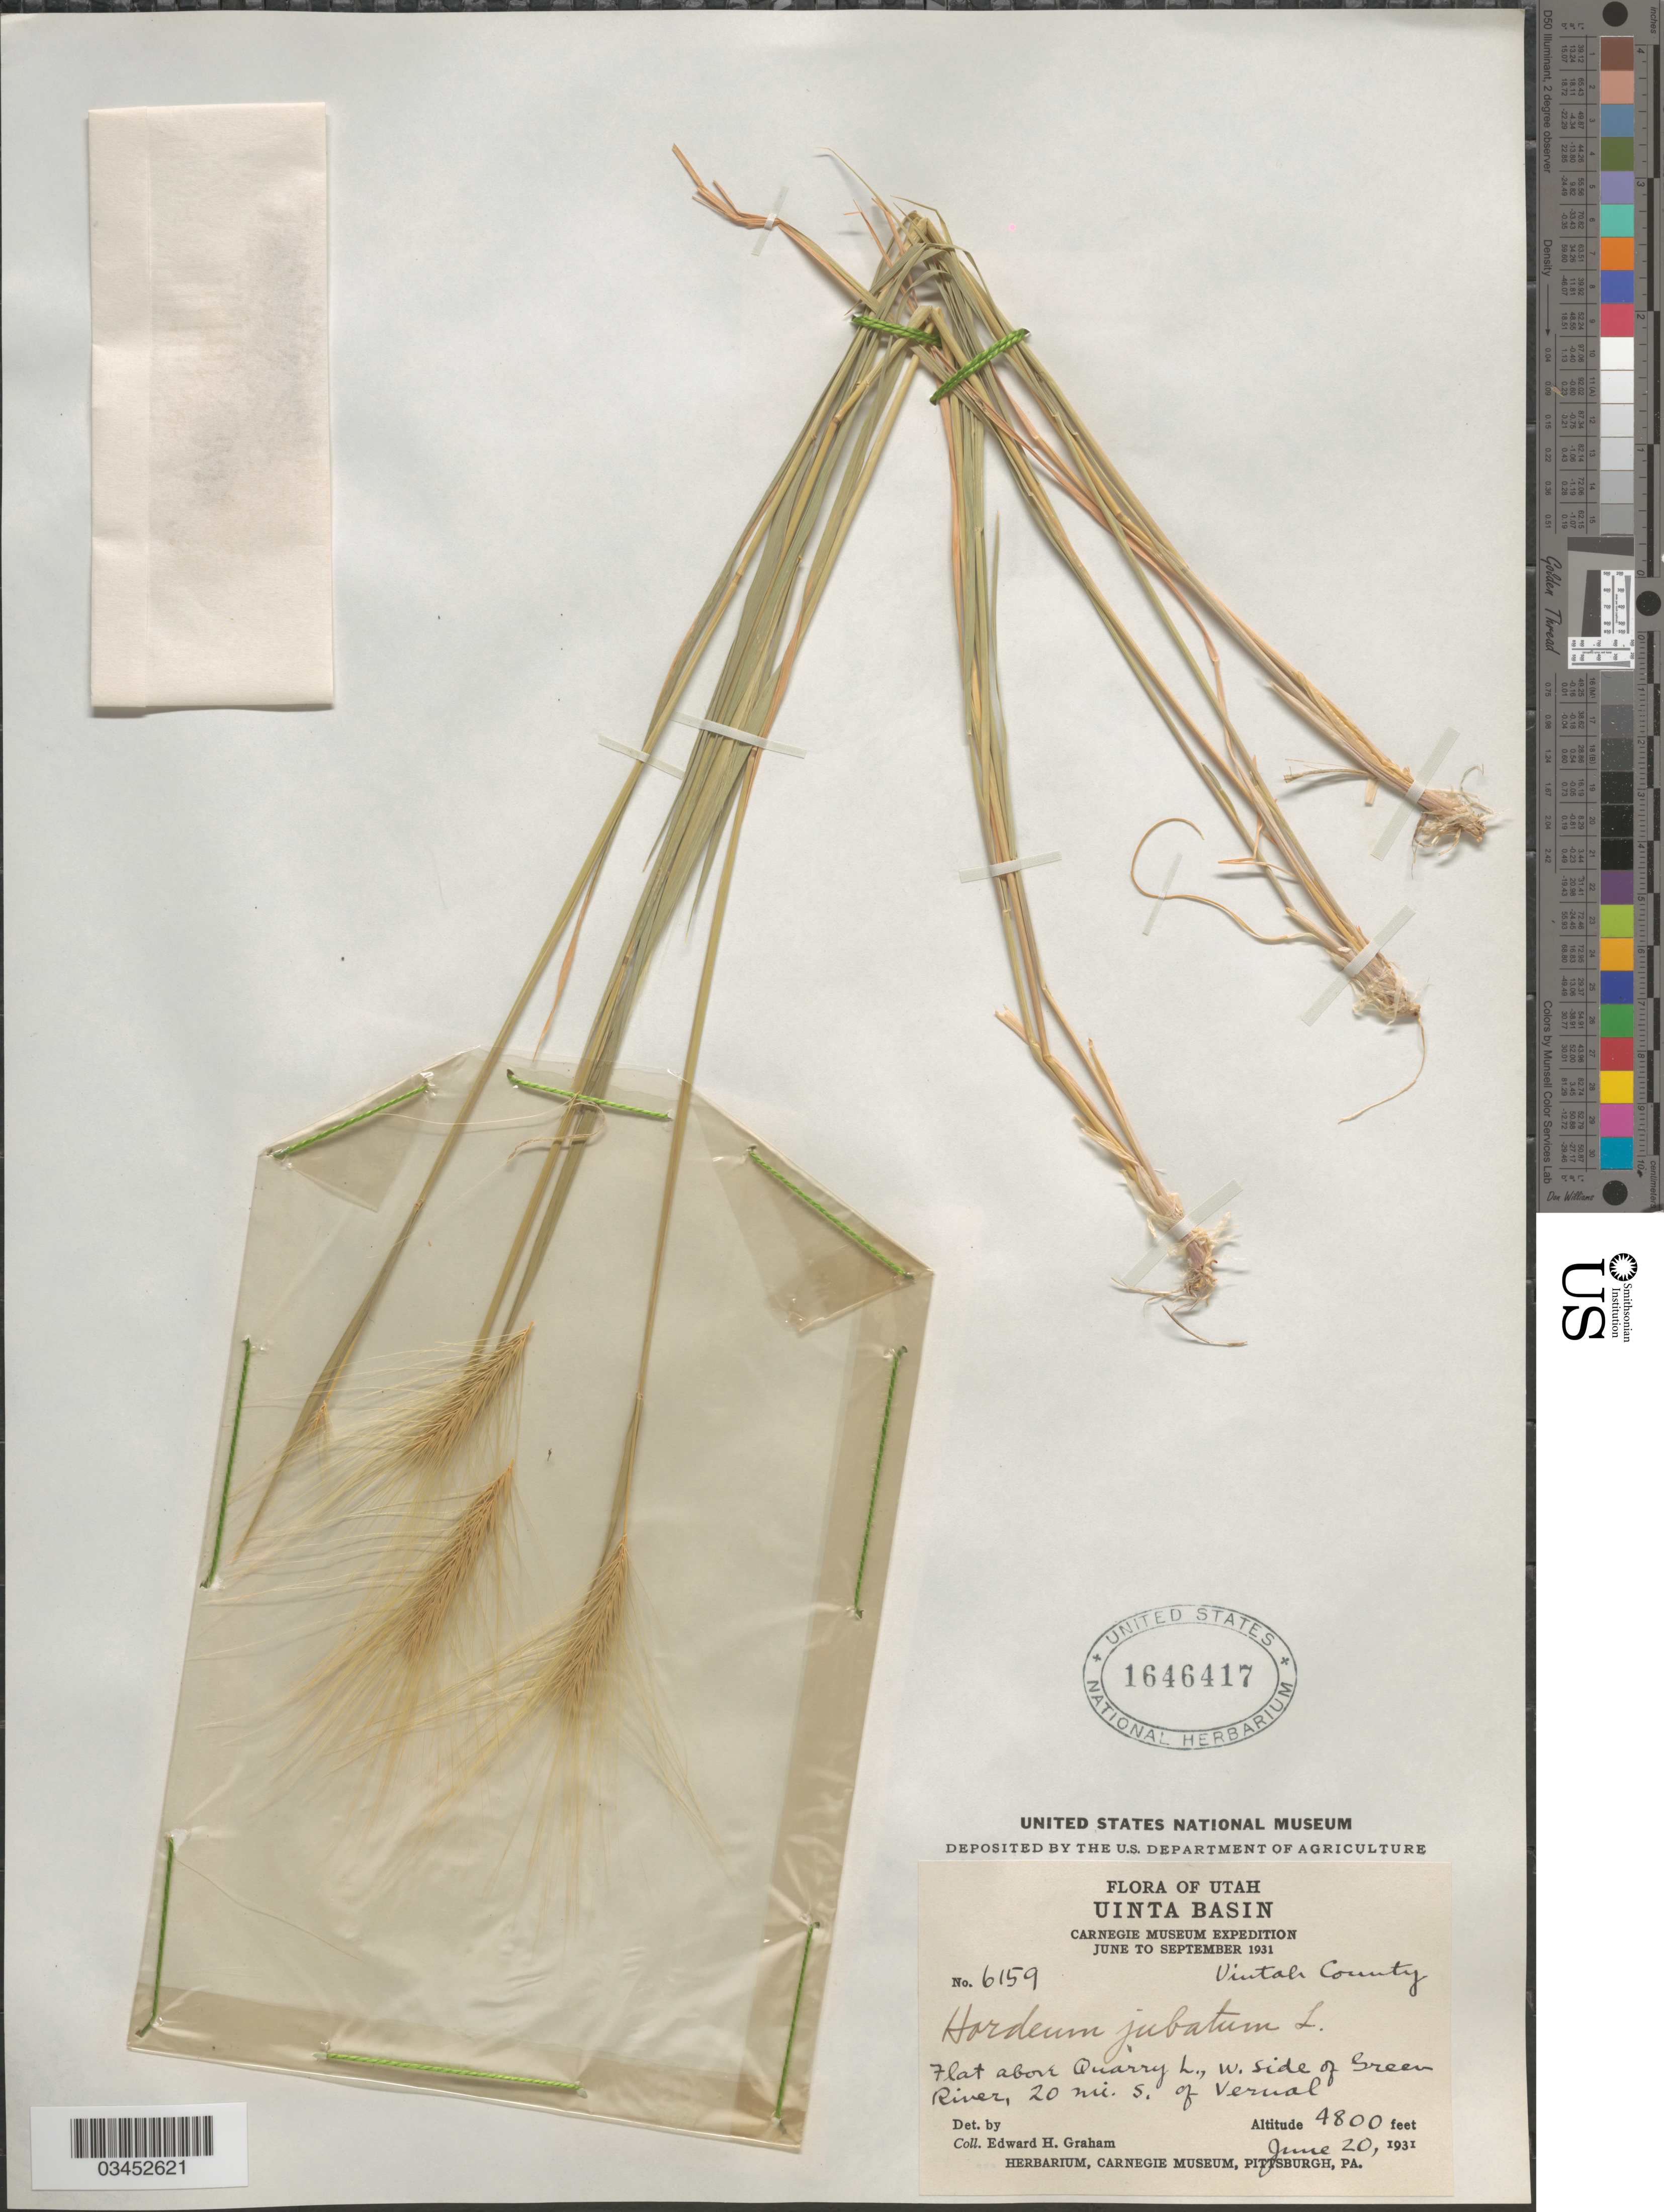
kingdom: Plantae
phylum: Tracheophyta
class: Liliopsida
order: Poales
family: Poaceae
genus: Hordeum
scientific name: Hordeum jubatum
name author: L.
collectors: E. H. Graham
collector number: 6159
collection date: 1931-06-20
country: United States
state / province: Utah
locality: Uinta Basin. Carnegie Museum Expedition June to September 1931. Uintah County. Flat above Quarry L., W. Side of Green River, 20 mi. S. of Vernal.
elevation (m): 1463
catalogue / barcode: US 1646417